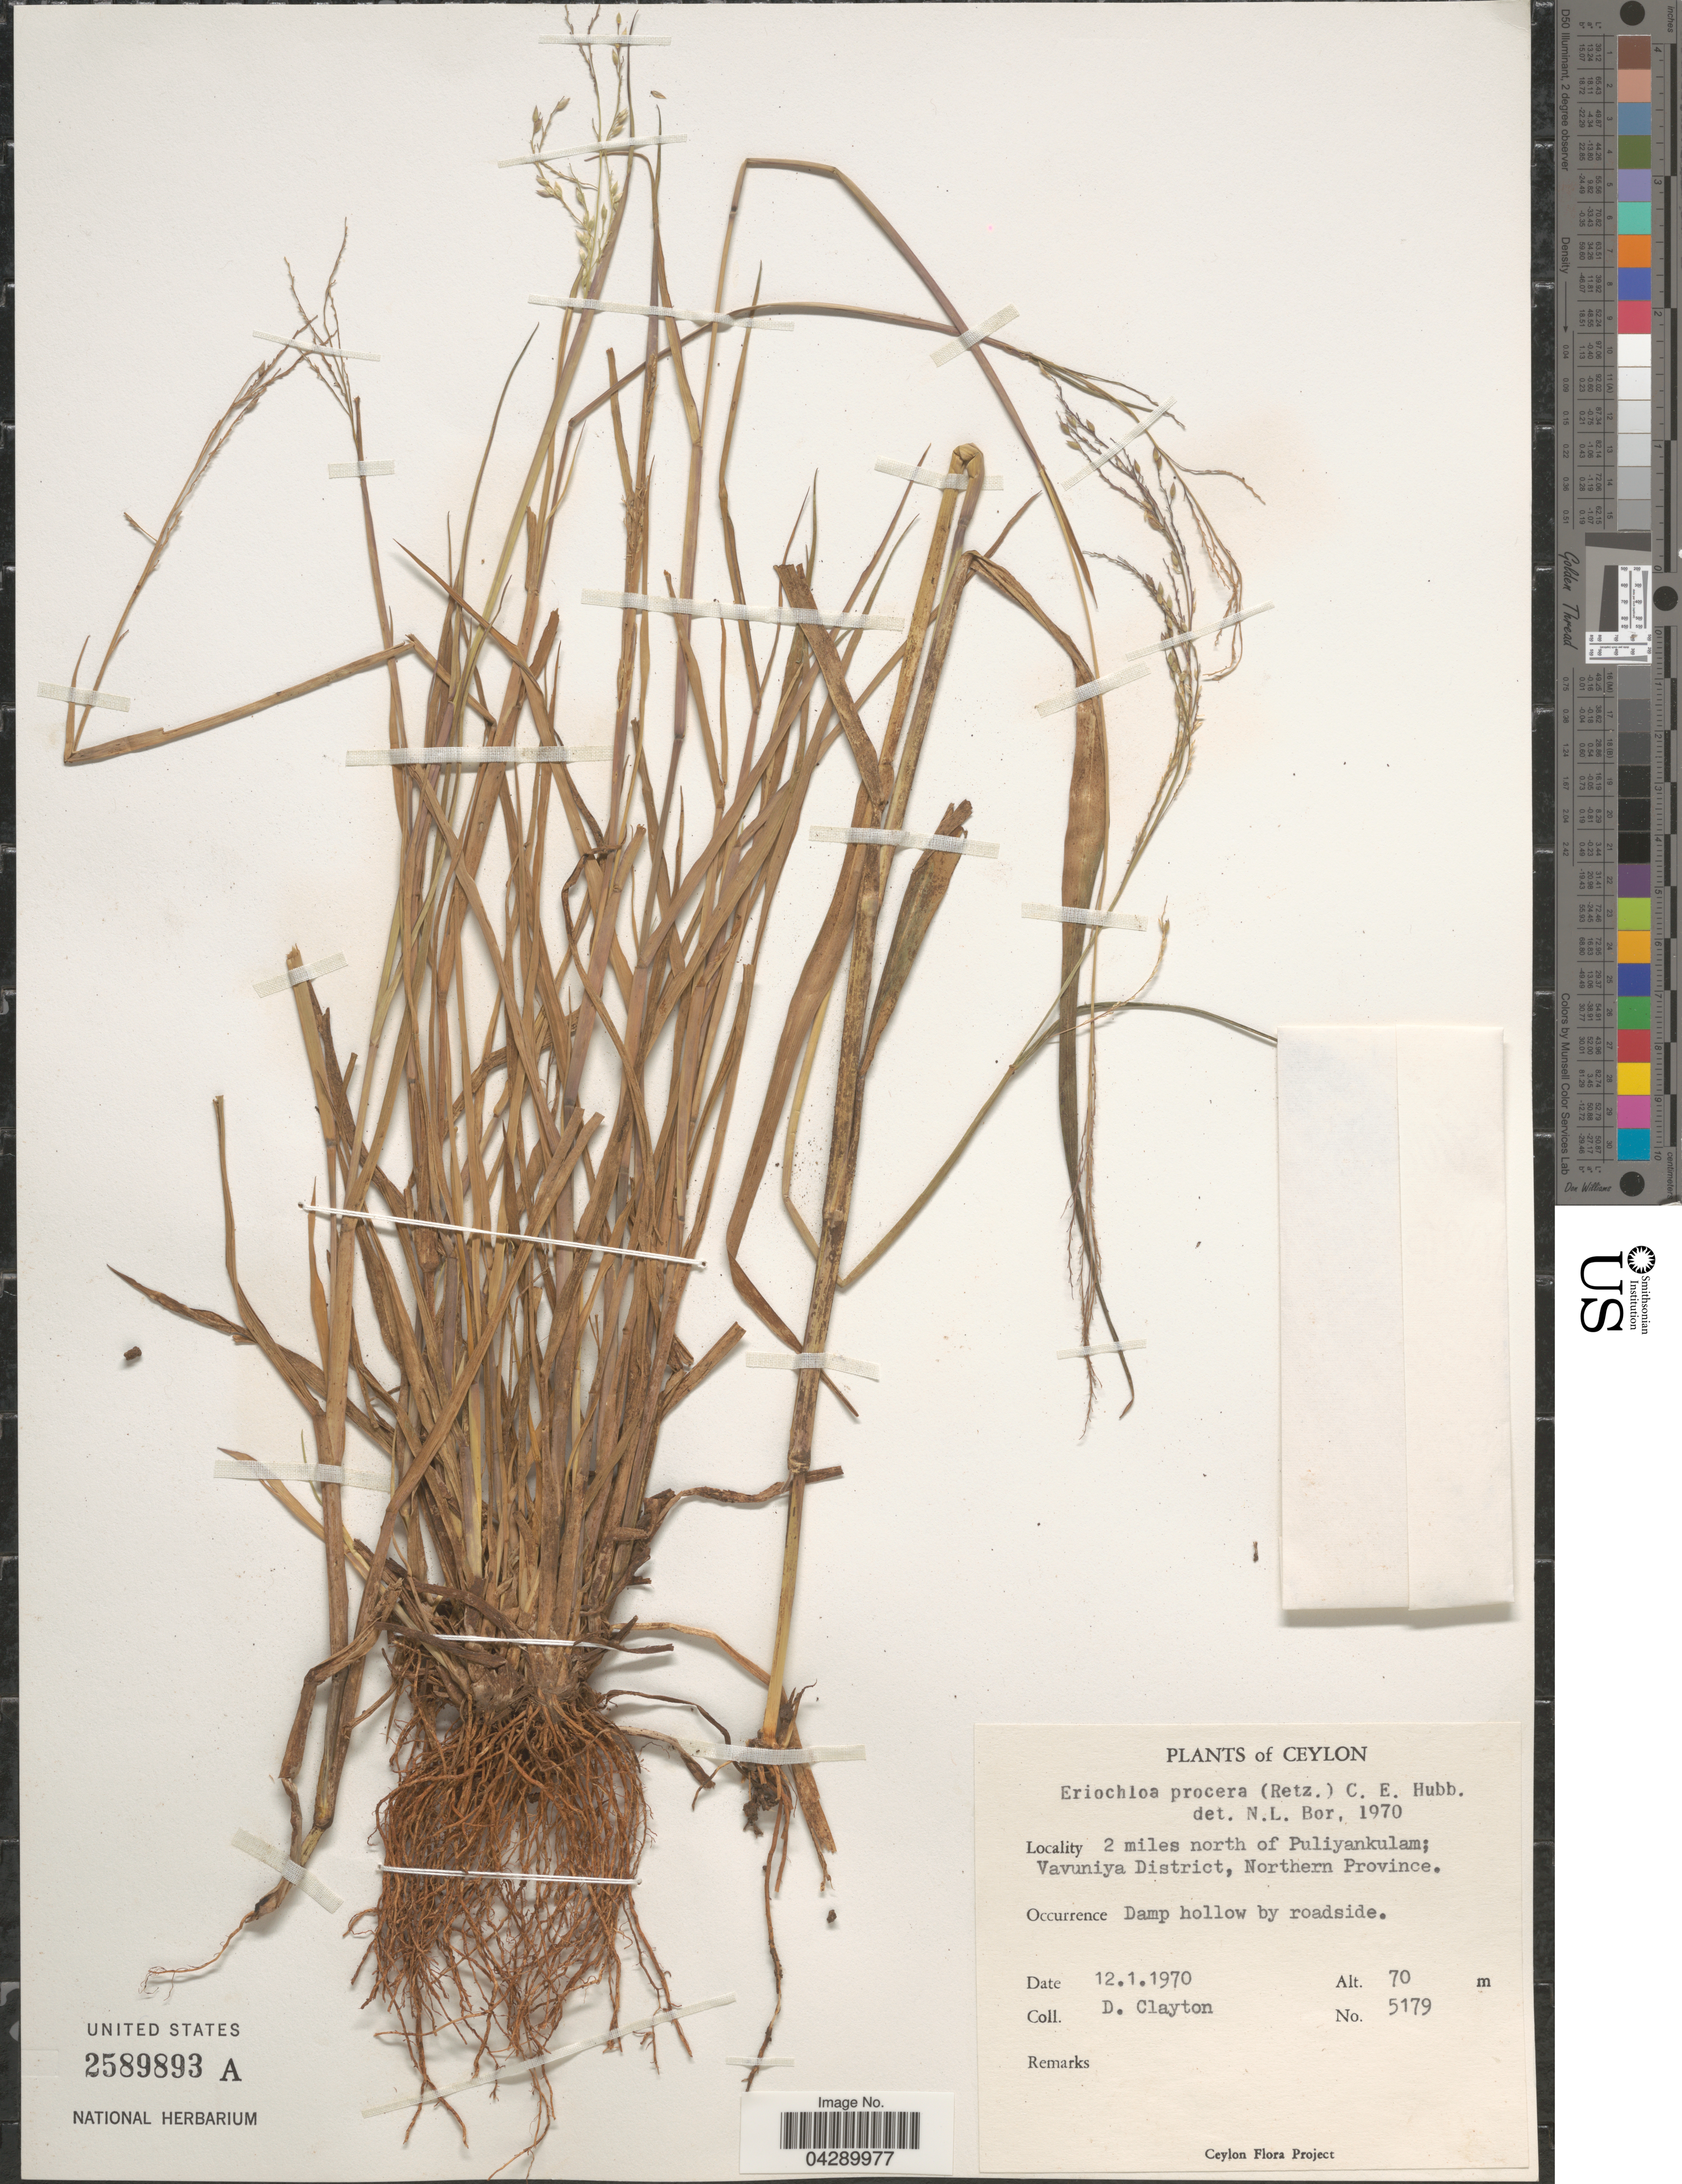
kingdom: Plantae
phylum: Tracheophyta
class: Liliopsida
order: Poales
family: Poaceae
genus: Eriochloa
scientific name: Eriochloa procera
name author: (Retz.) C.E. Hubb.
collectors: D. Clayton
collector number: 5179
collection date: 1970-01-12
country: Sri Lanka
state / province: Northern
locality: Ceylon. 2 miles north of Puliyankulam; Vavuniya District.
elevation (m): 70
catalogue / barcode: US 2589893A